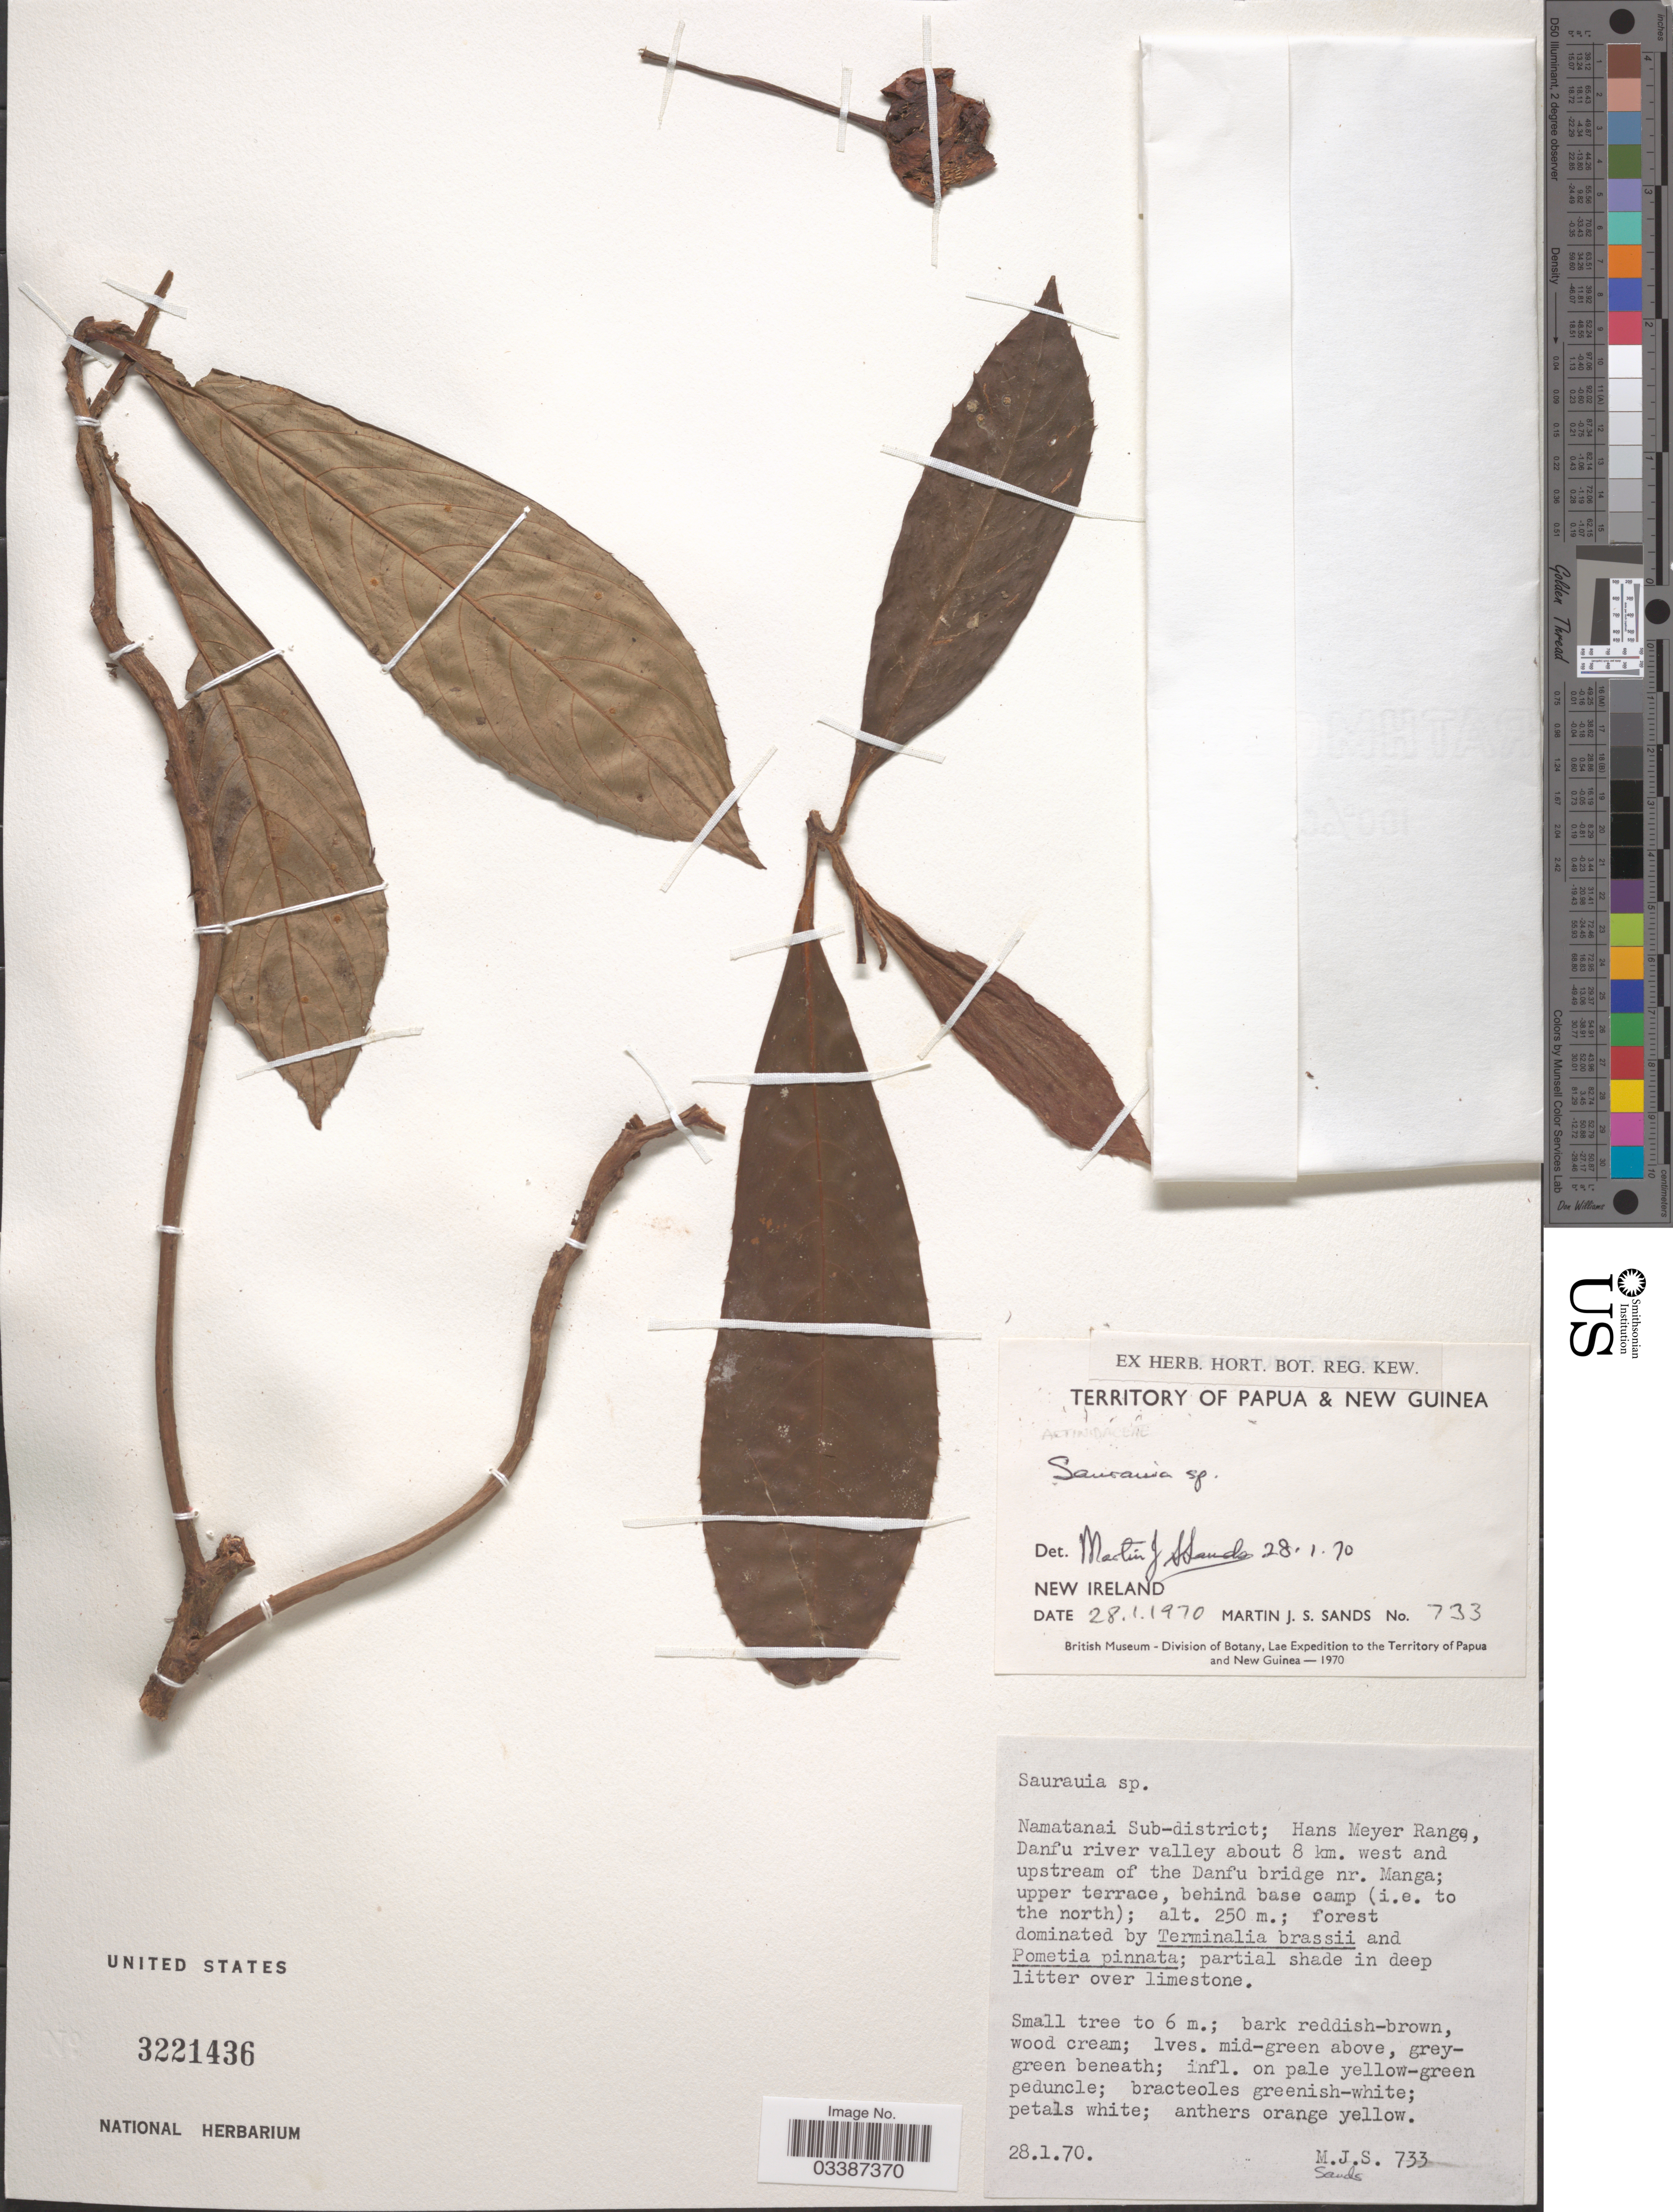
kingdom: Plantae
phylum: Tracheophyta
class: Magnoliopsida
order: Ericales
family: Actinidiaceae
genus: Saurauia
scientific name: Saurauia sp.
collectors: M. Sands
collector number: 733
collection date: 1970-01-28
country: Papua New Guinea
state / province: New Ireland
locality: Territory of Papua and New Guinea. Namatanai Sub-district; Hans Meyer Range, Danfu river valley about 8 km. west and upstream of the Danfu bridge nr. Manga; upper terrace, behind base camp (i.e. to the north).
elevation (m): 250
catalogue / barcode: US 3221436